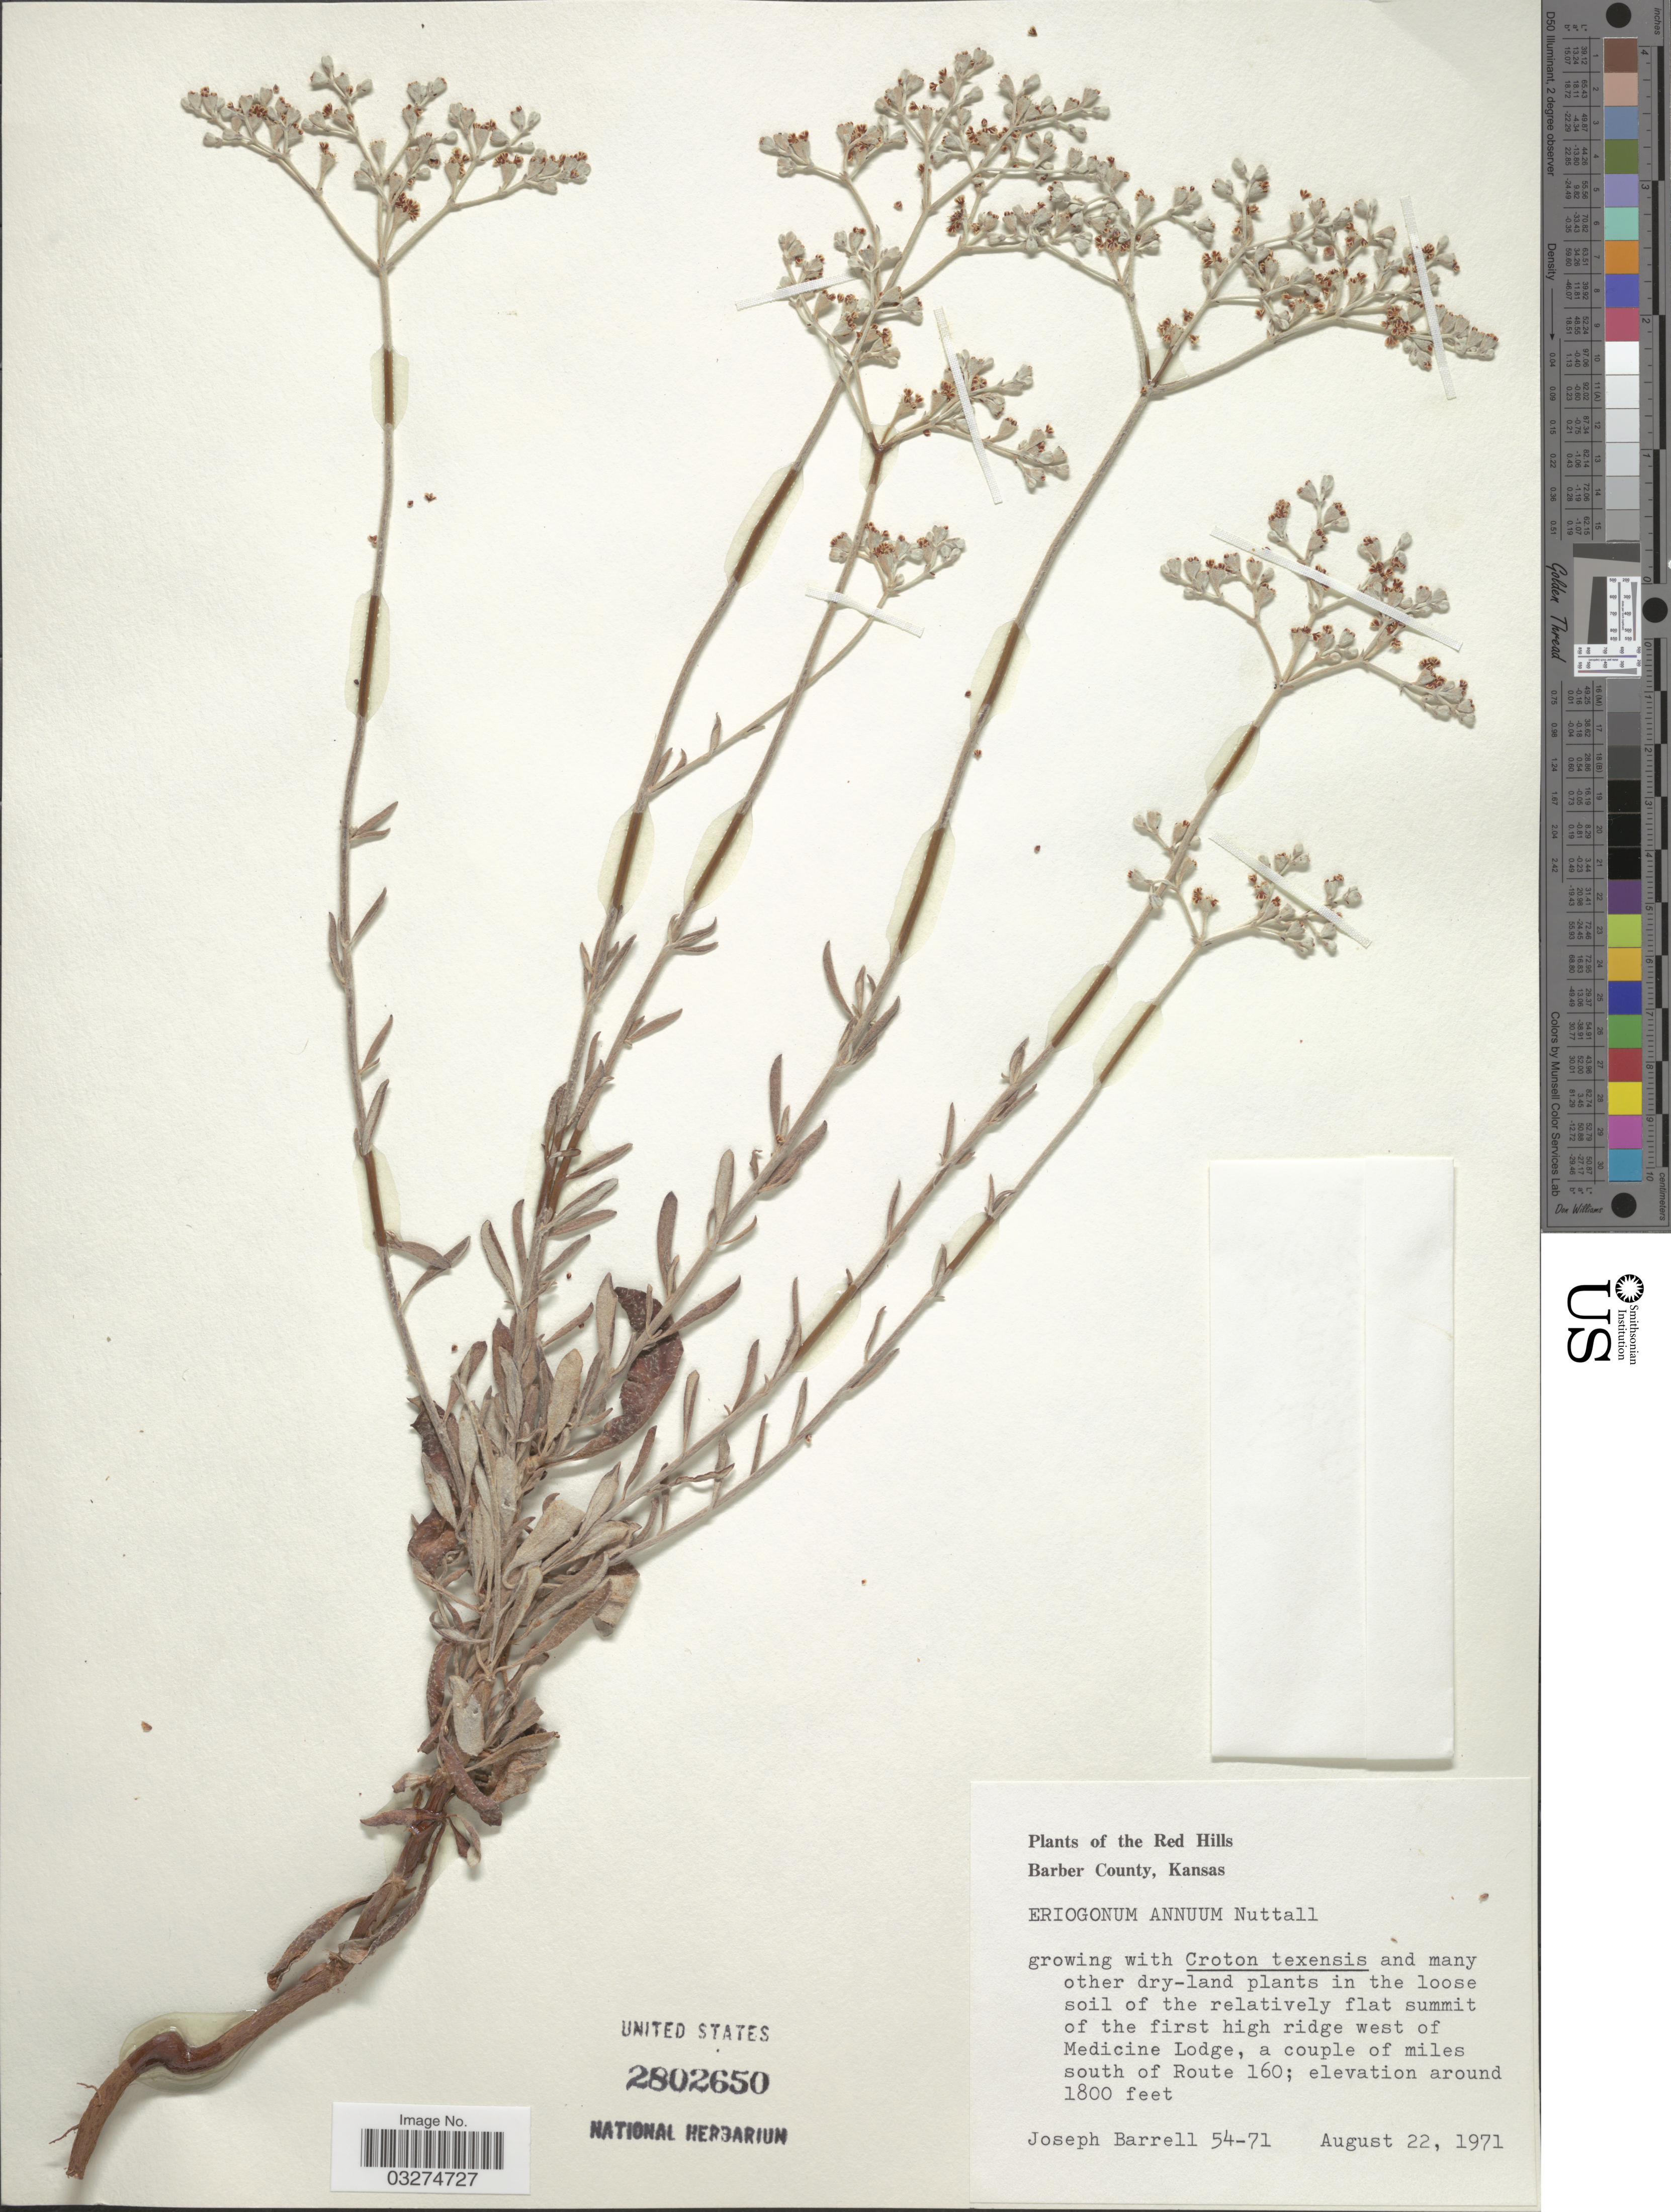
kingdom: Plantae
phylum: Tracheophyta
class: Magnoliopsida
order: Caryophyllales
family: Polygonaceae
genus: Eriogonum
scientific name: Eriogonum annuum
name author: Nutt.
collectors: J. Barrell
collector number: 54-71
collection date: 1971-08-22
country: United States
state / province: Kansas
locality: The Red Hills. Barber County. Flat summit of the first high ridge west of Medicine Lodge, a couple of miles south of Route 160.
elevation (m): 549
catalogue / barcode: US 2802650